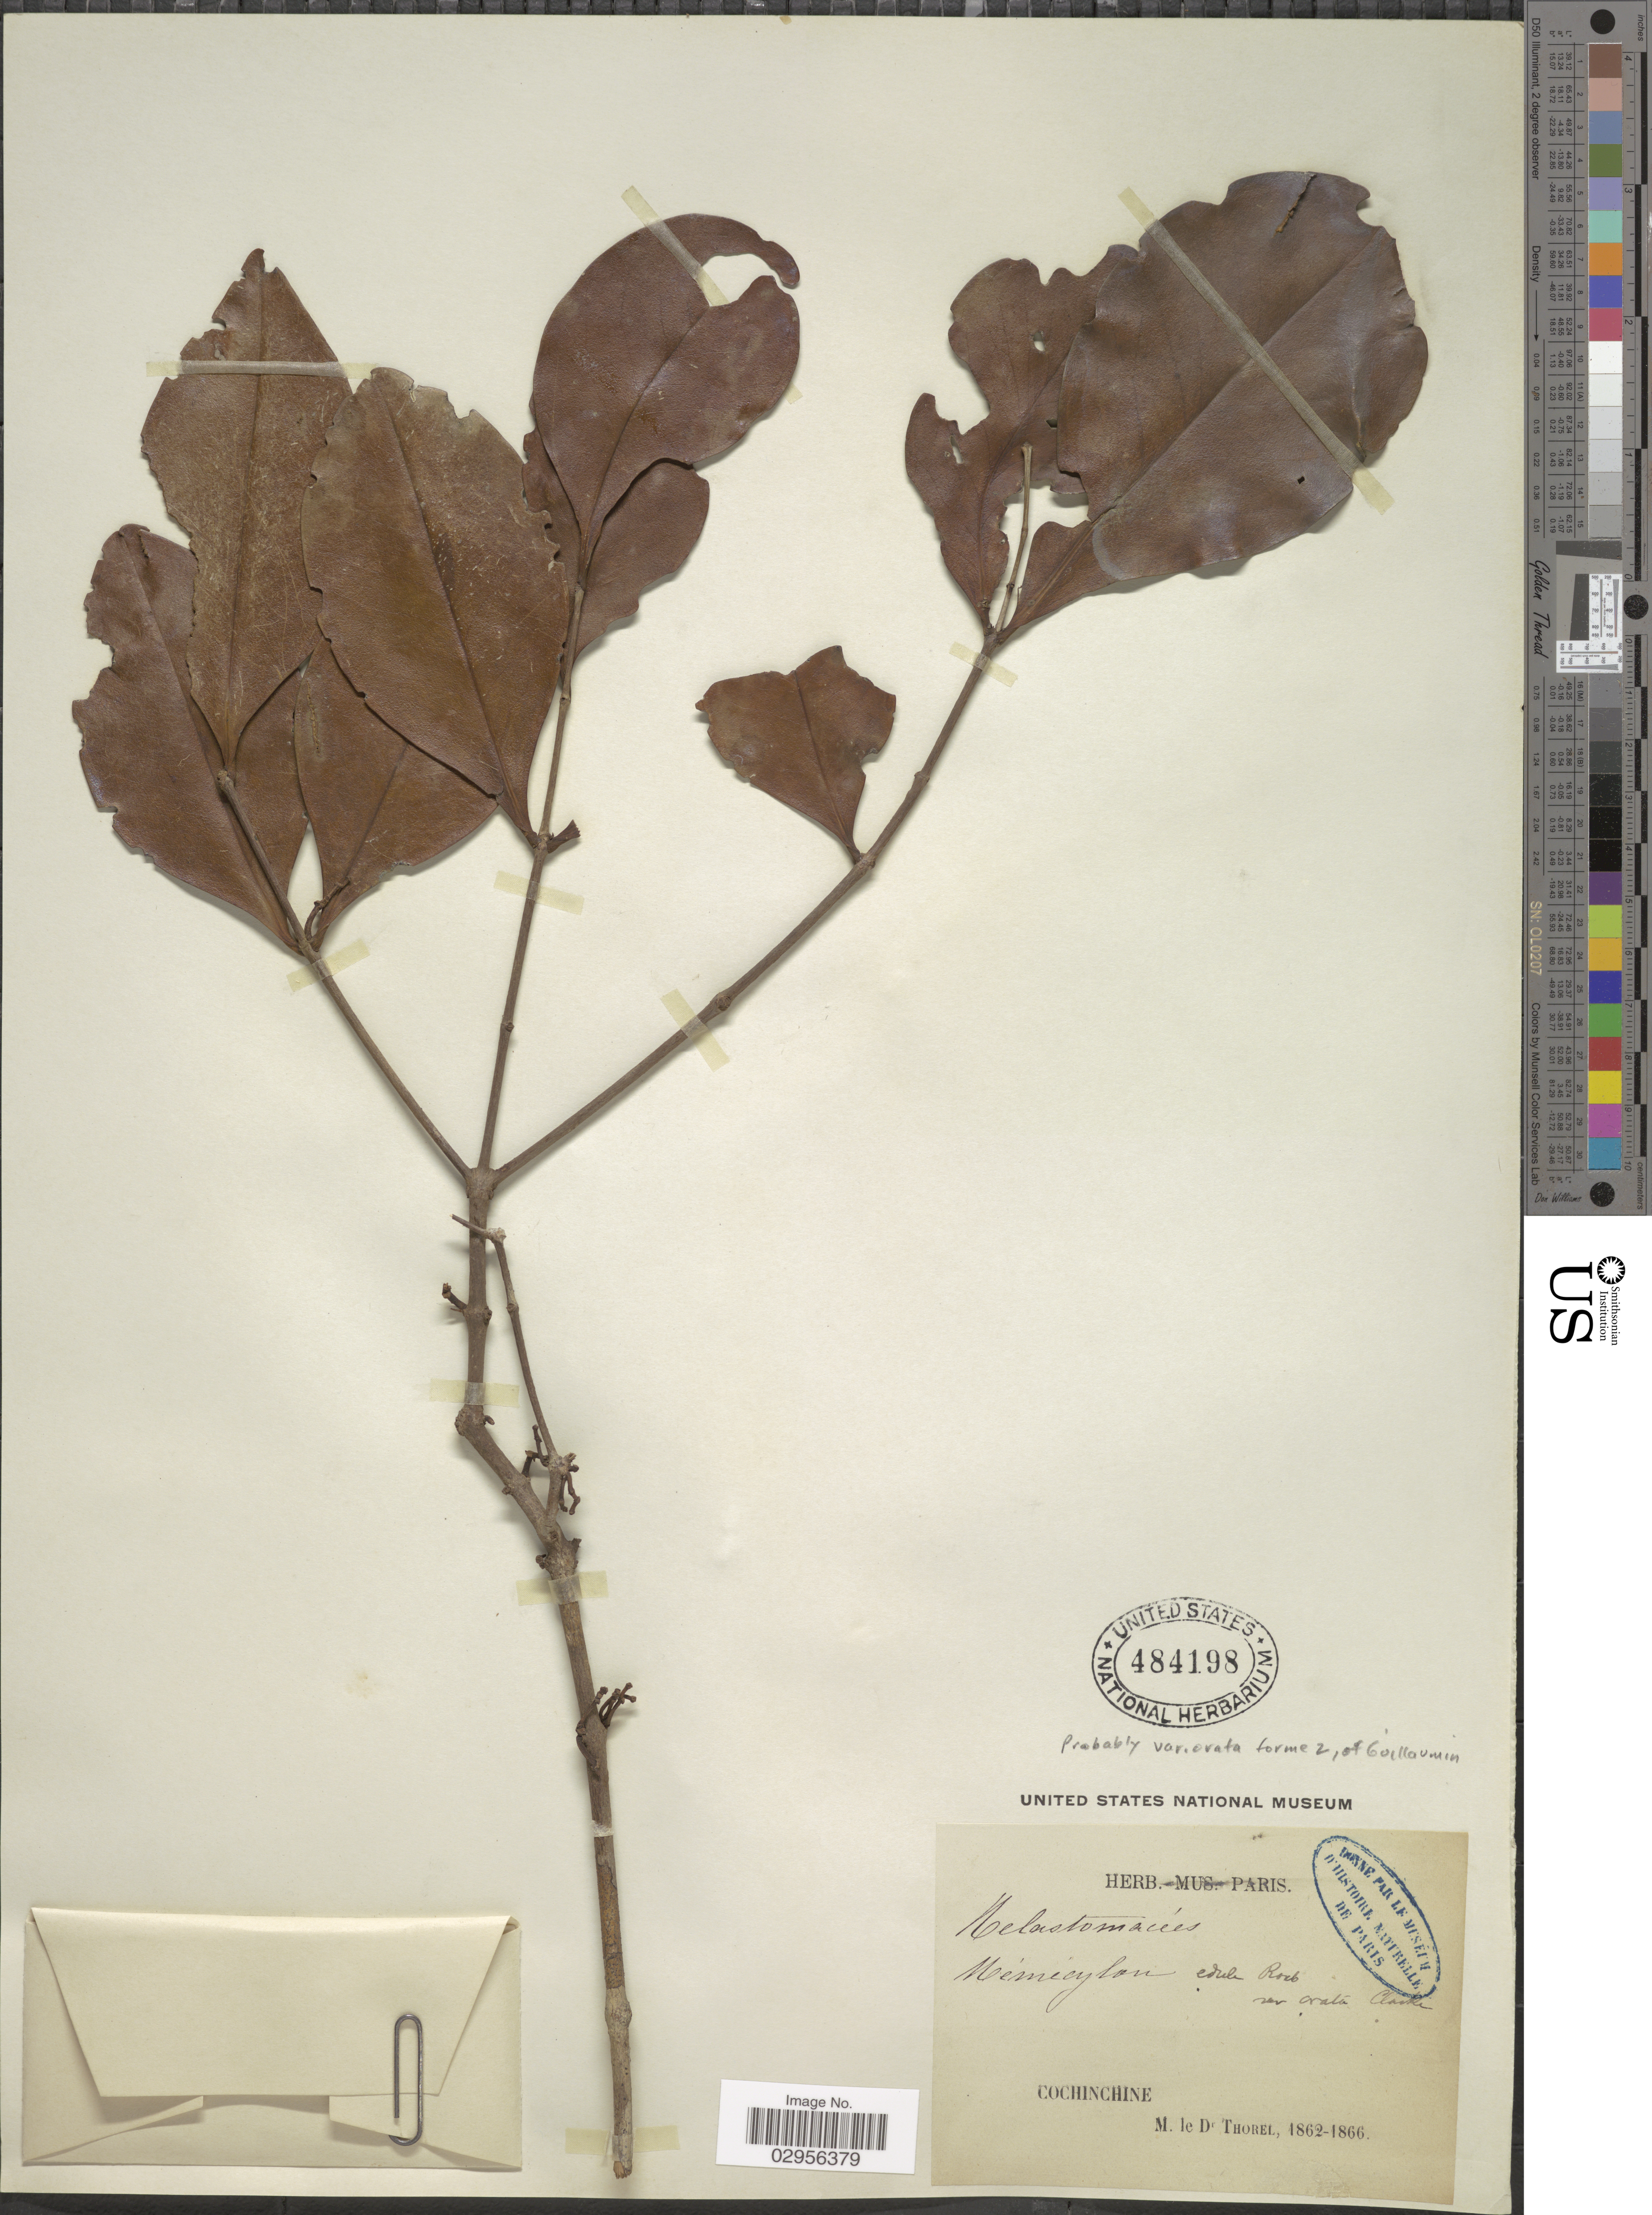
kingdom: Plantae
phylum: Tracheophyta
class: Magnoliopsida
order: Myrtales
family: Melastomataceae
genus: Memecylon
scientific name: Memecylon edule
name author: Roxb.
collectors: C. Thorel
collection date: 1862/1866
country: Vietnam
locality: Cochinchine.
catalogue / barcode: US 484198